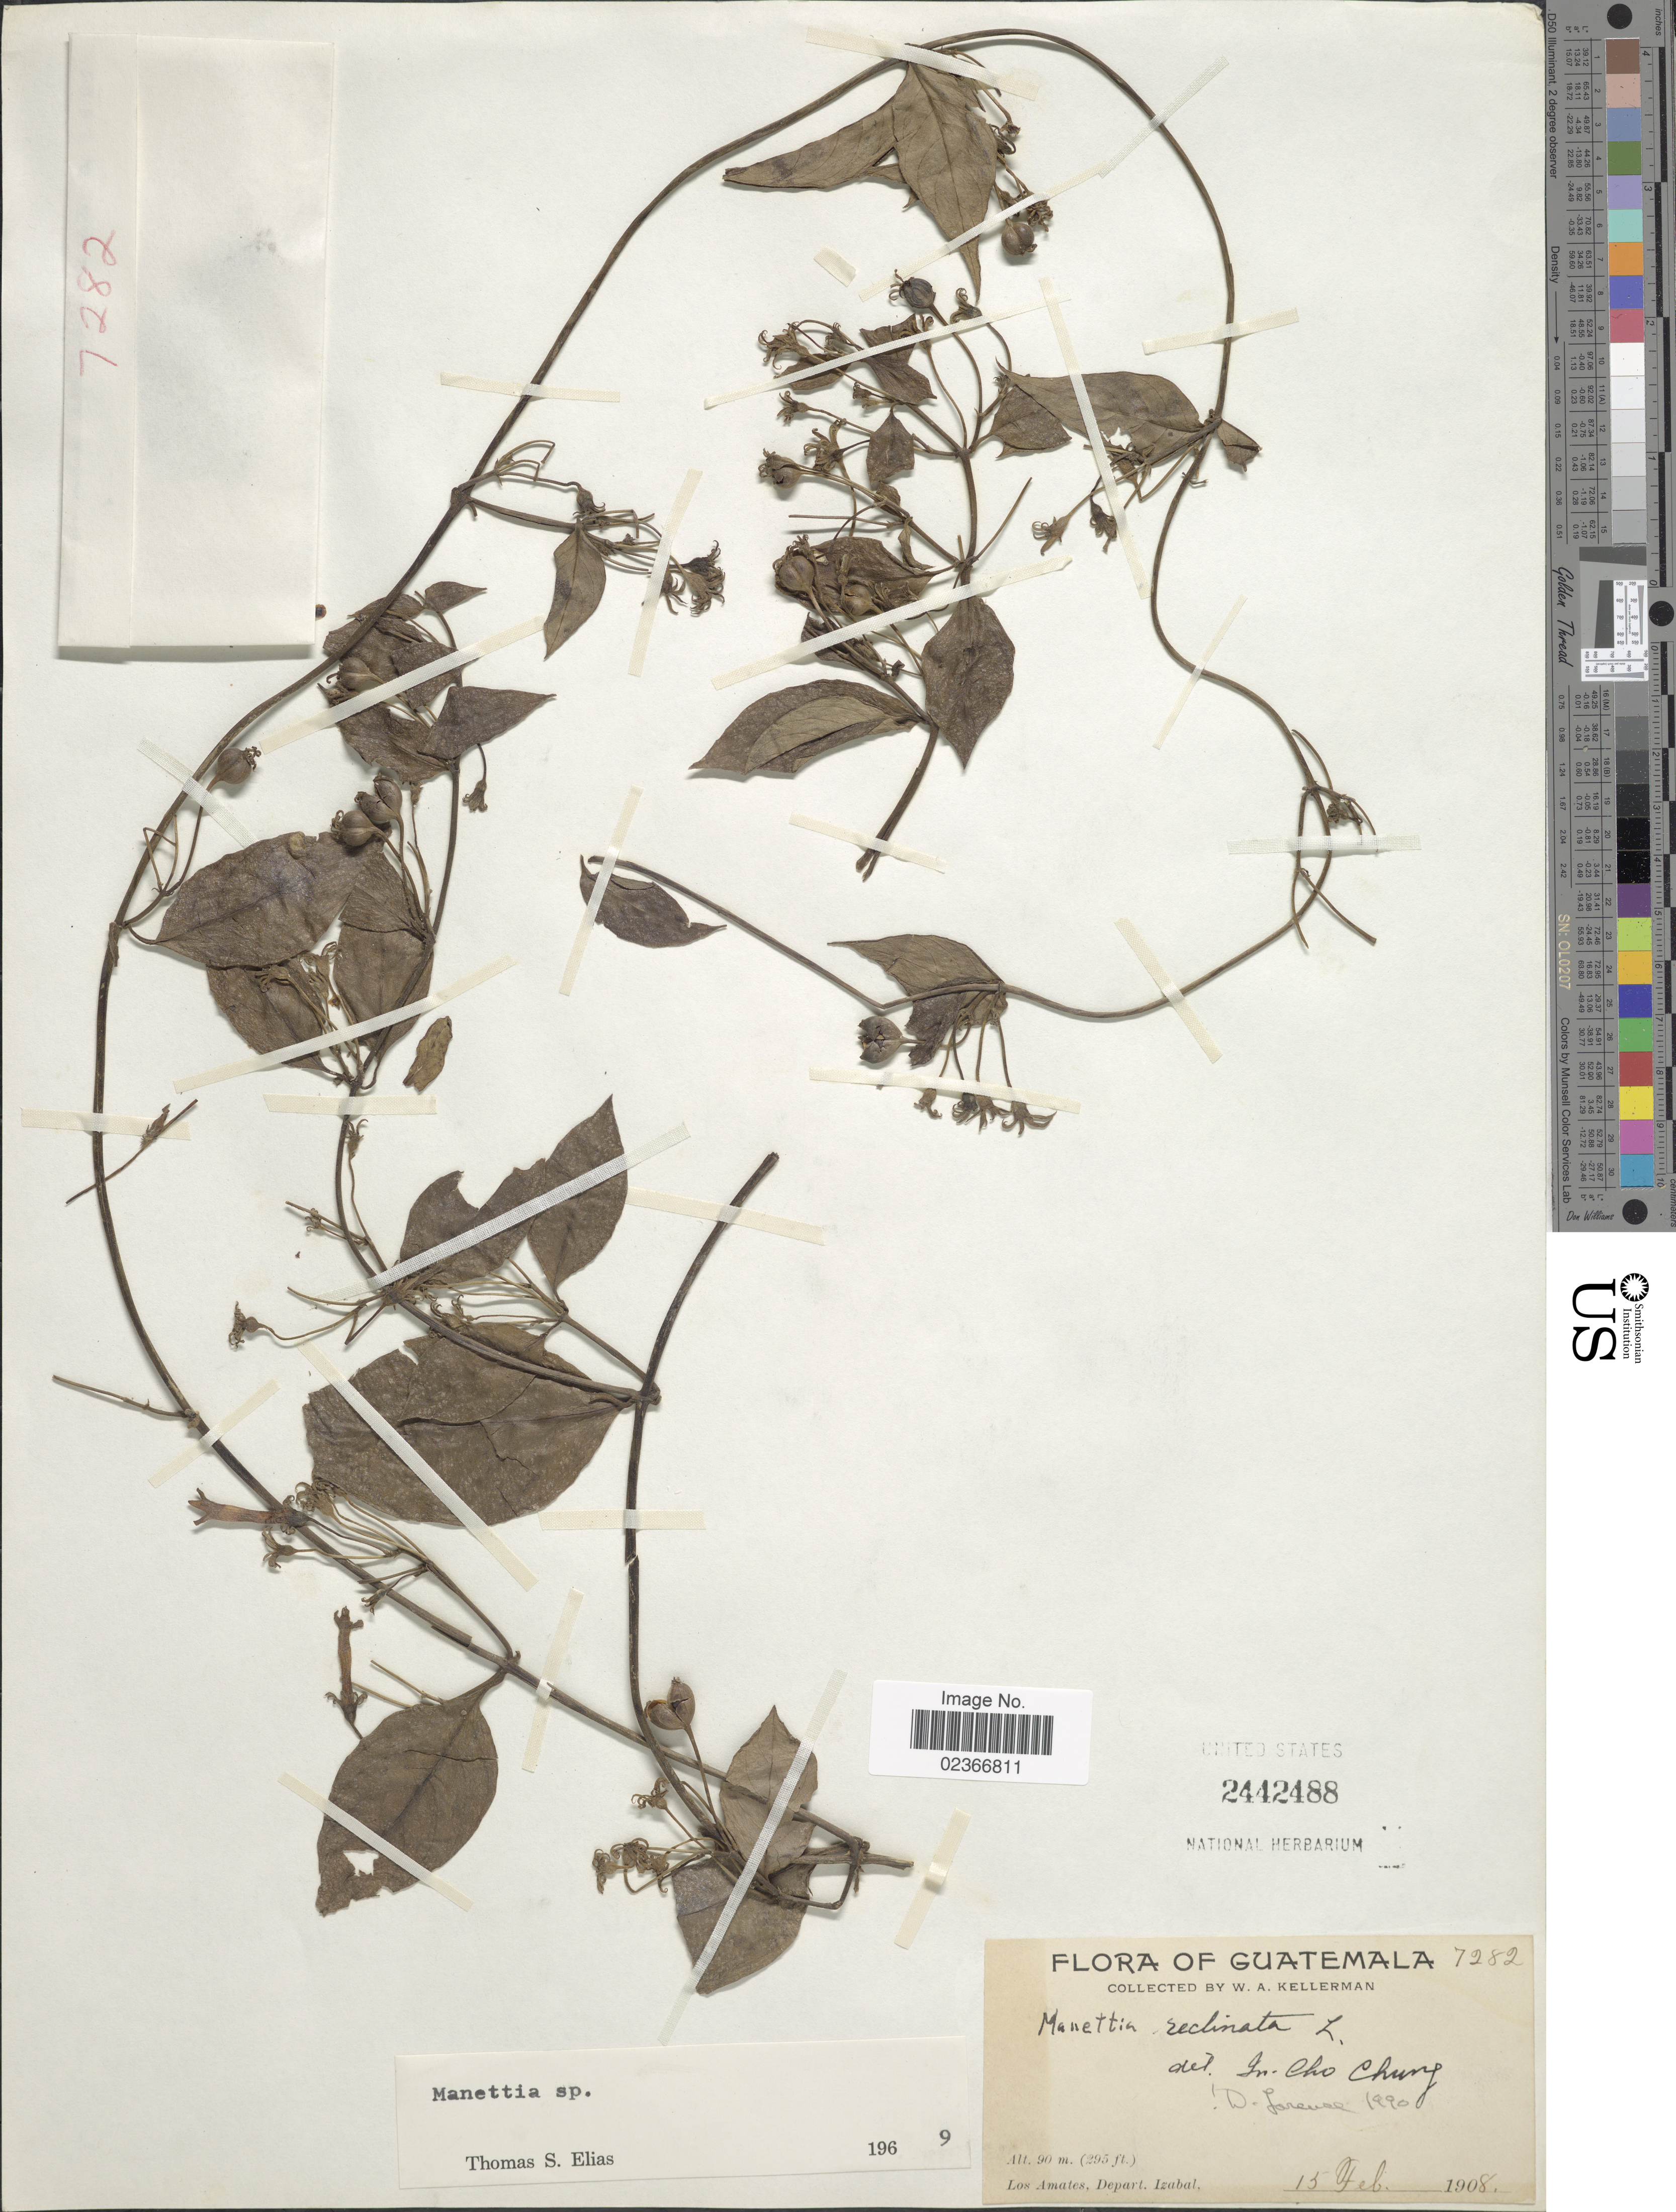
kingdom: Plantae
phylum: Tracheophyta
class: Magnoliopsida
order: Gentianales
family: Rubiaceae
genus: Manettia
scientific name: Manettia reclinata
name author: L.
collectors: W. Kellerman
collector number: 7282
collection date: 1908-02-15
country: Guatemala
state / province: Izabal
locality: Los Amates, Depart. Izabal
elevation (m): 90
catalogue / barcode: US 2442488